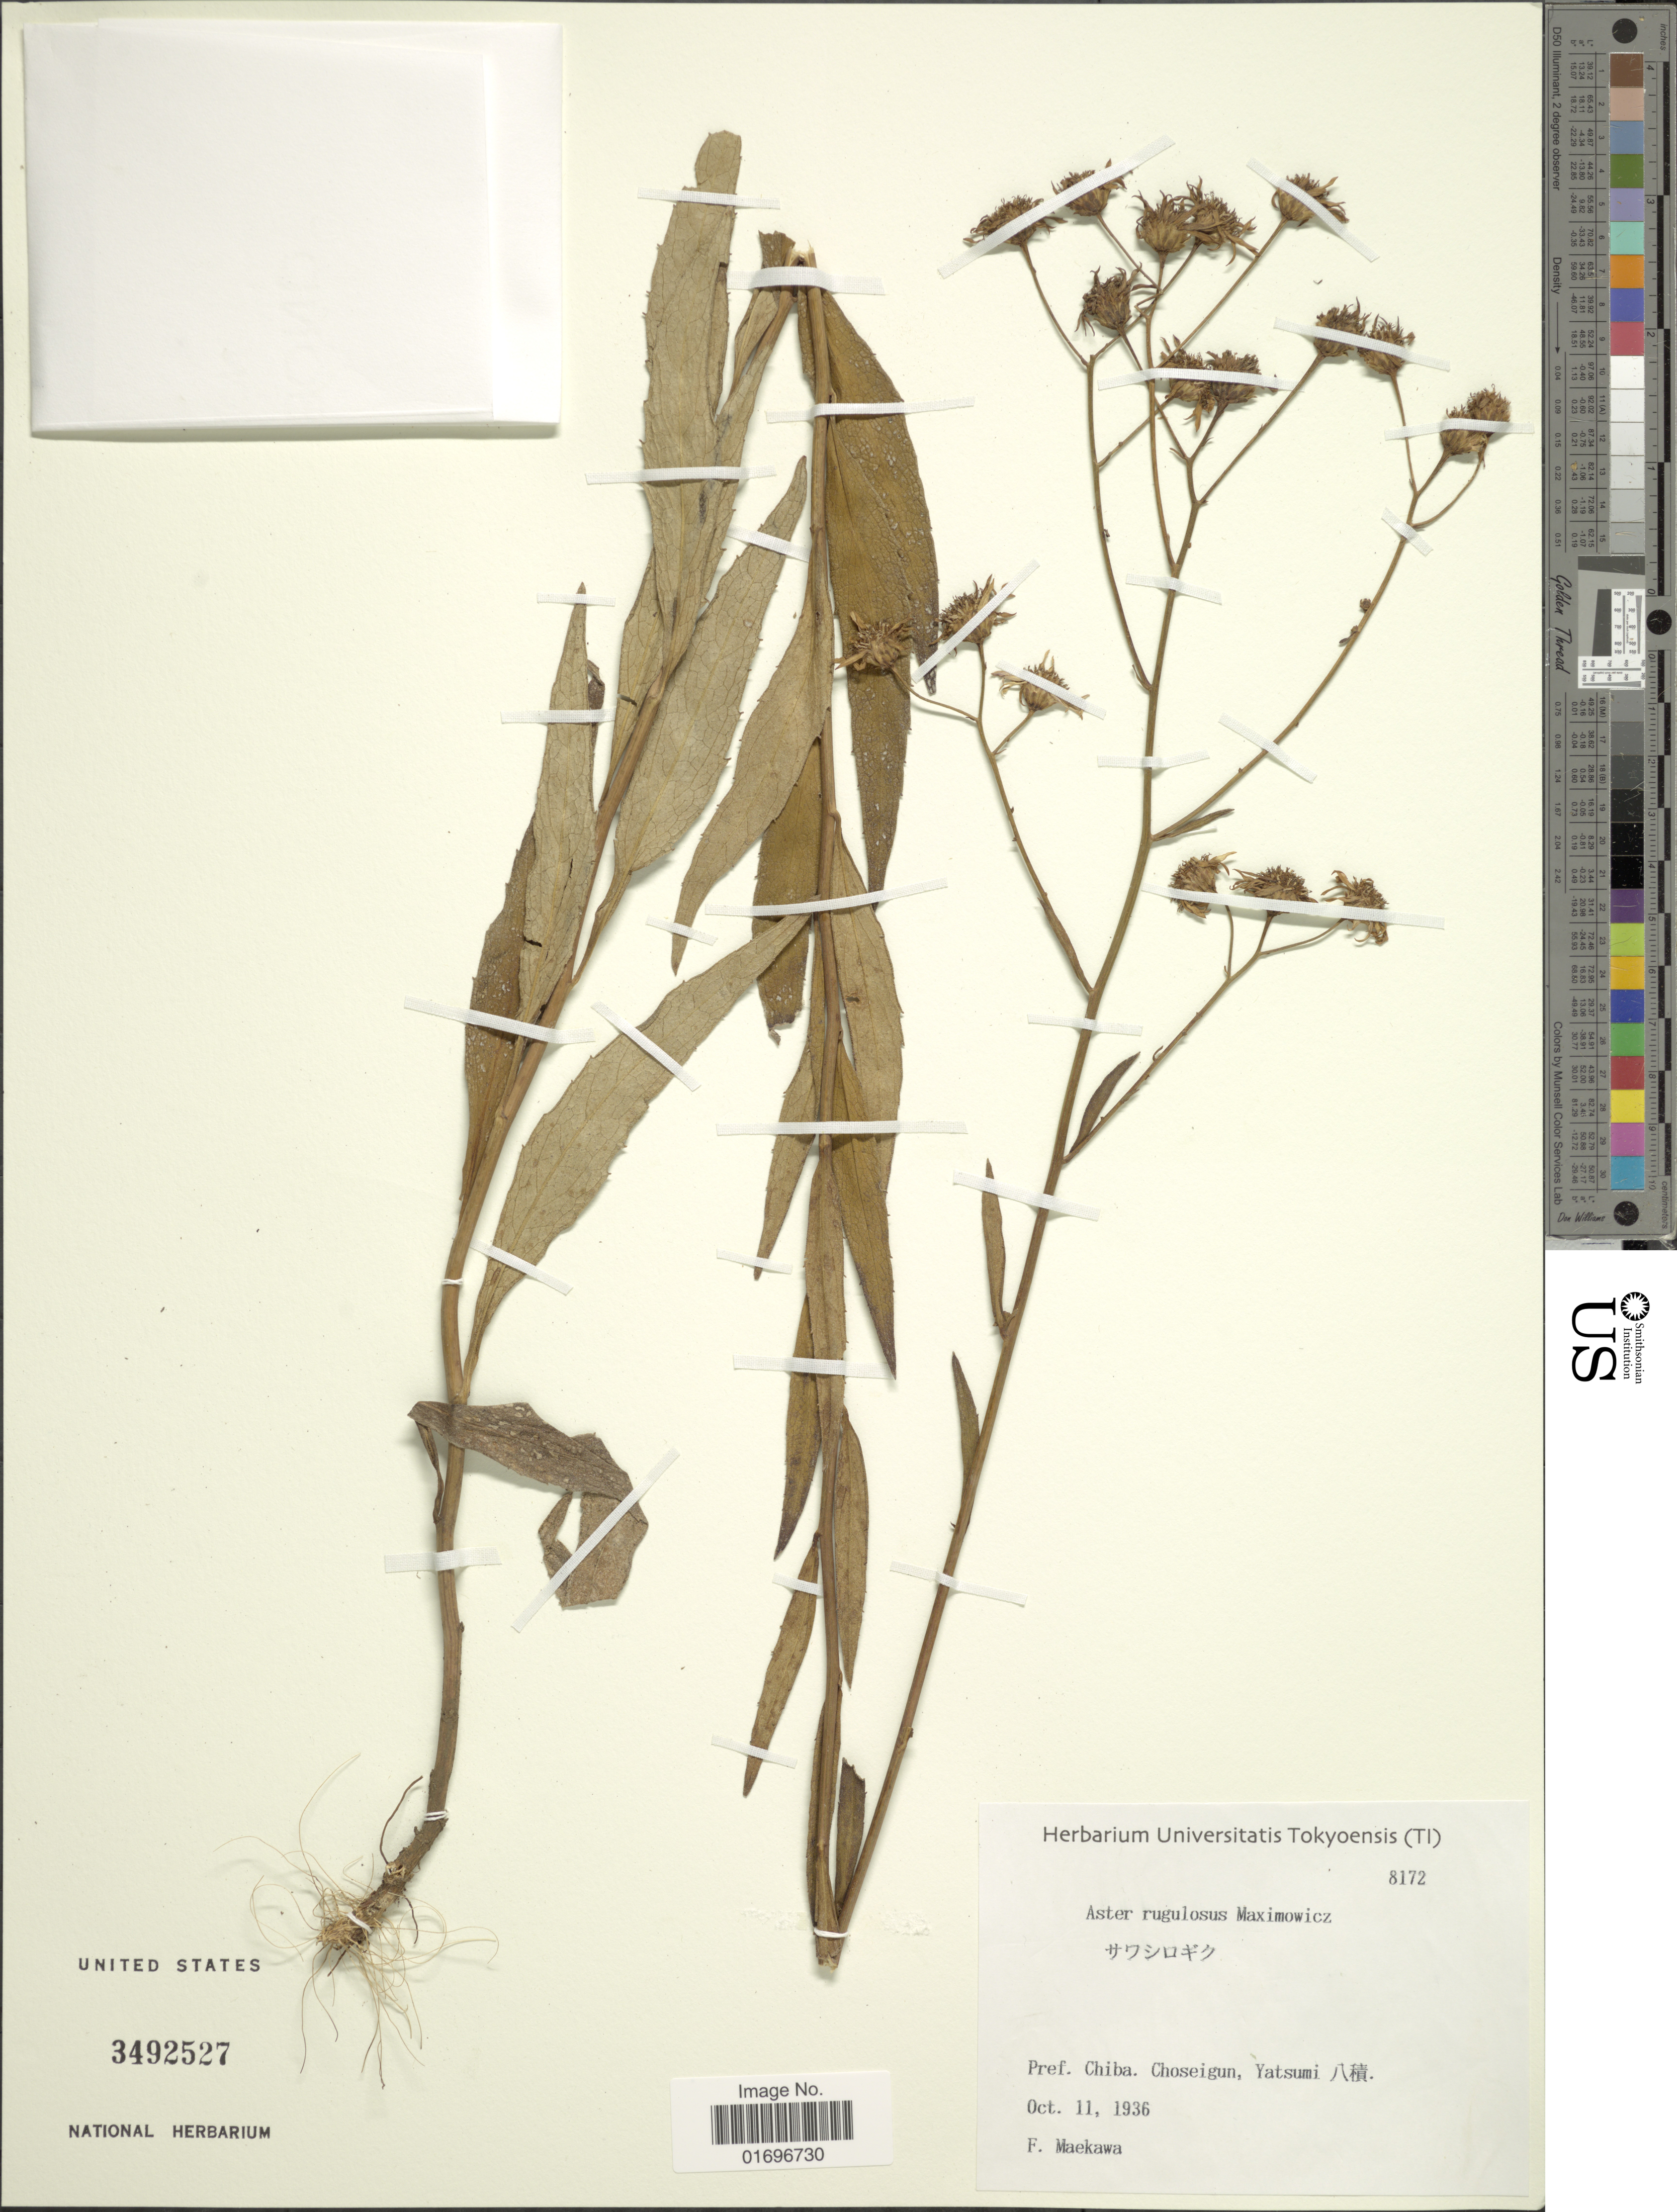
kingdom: Plantae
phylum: Tracheophyta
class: Magnoliopsida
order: Asterales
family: Asteraceae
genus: Aster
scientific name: Aster rugulosus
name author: Maxim.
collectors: F. Maekawa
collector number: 8172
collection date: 1936-10-11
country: Japan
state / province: Tiba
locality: Pref. Chiba. Choseigun, Yatsumi [Foreign script]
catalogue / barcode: US 3492527